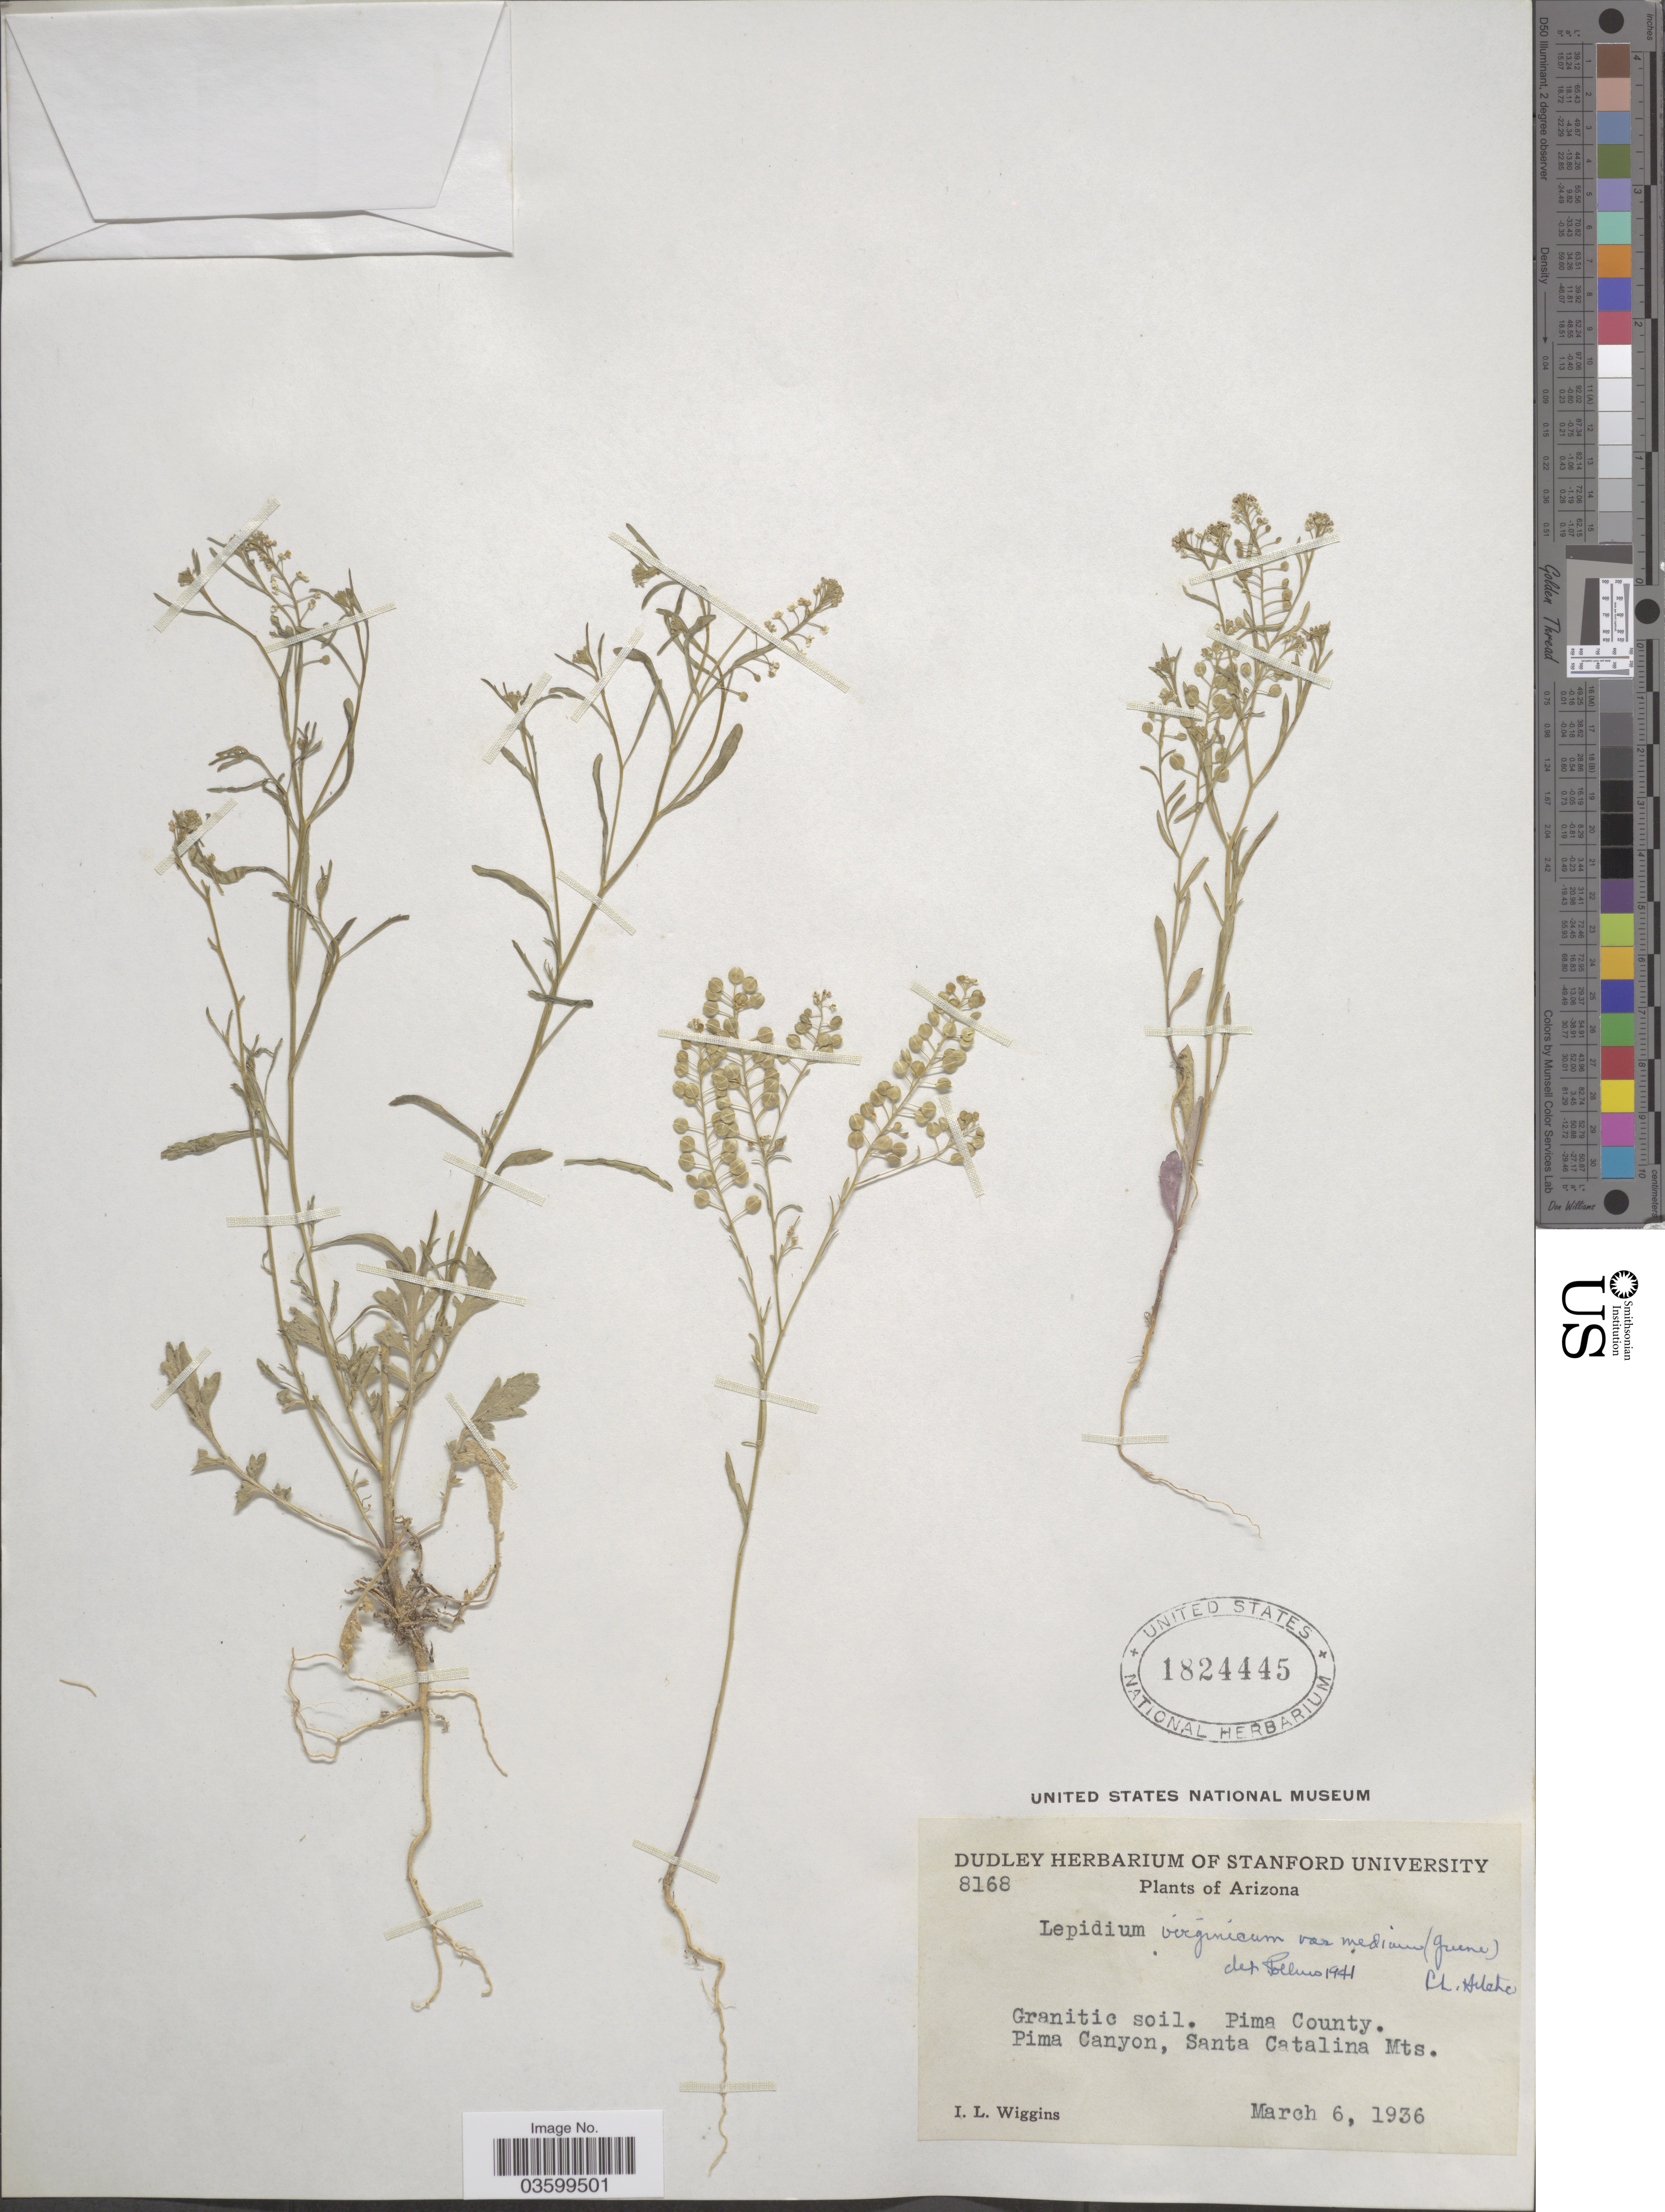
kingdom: Plantae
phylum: Tracheophyta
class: Magnoliopsida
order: Brassicales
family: Brassicaceae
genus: Lepidium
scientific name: Lepidium virginicum var. medium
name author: (Greene) C.L. Hitchc.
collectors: I. L. Wiggins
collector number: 8168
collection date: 1936-03-06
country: United States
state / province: Arizona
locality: Pima County. Pima Canyon, Santa Catalina Mts.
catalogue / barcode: US 1824445